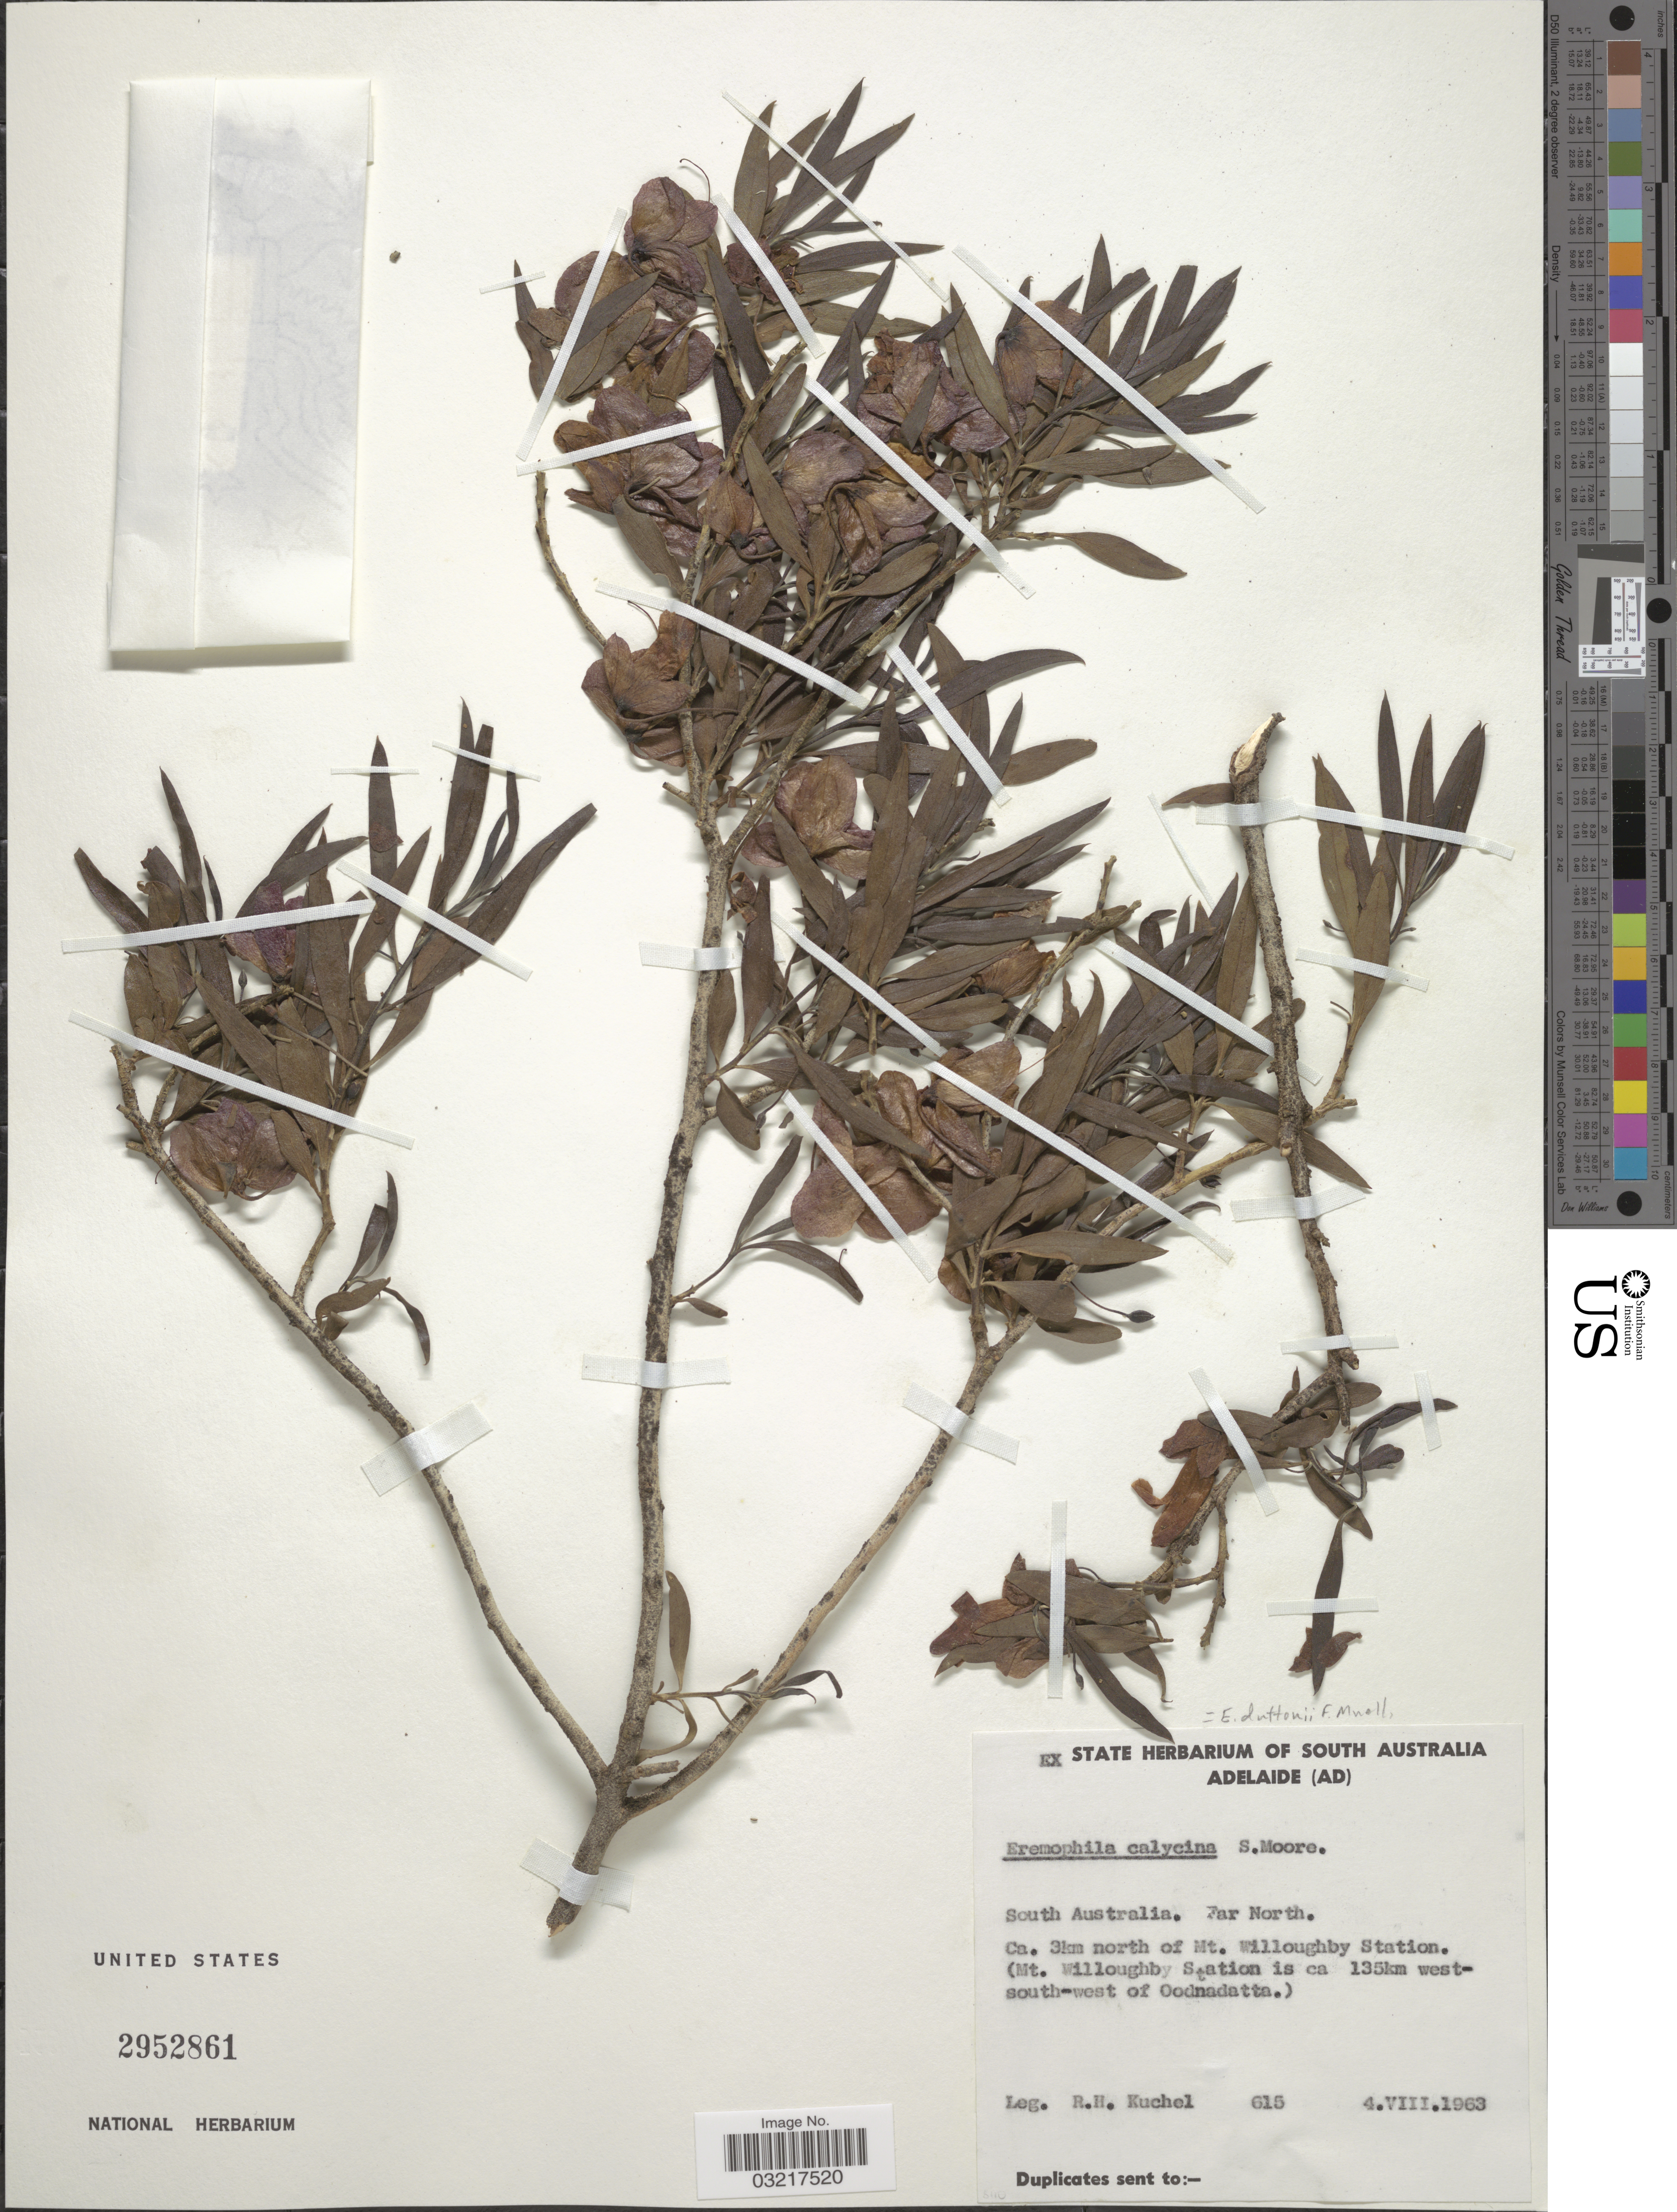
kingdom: Plantae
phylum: Tracheophyta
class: Magnoliopsida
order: Lamiales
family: Scrophulariaceae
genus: Eremophila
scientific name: Eremophila duttonii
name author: F. Muell.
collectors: R. Kuchel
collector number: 615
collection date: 1963-08-04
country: Australia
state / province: South Australia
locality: Far North. Ca. 3km north of Mt. Willoughby Station. (Mt. Willoughby Station is ca 135km west-south-west of Oodnadatta.).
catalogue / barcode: US 2952861